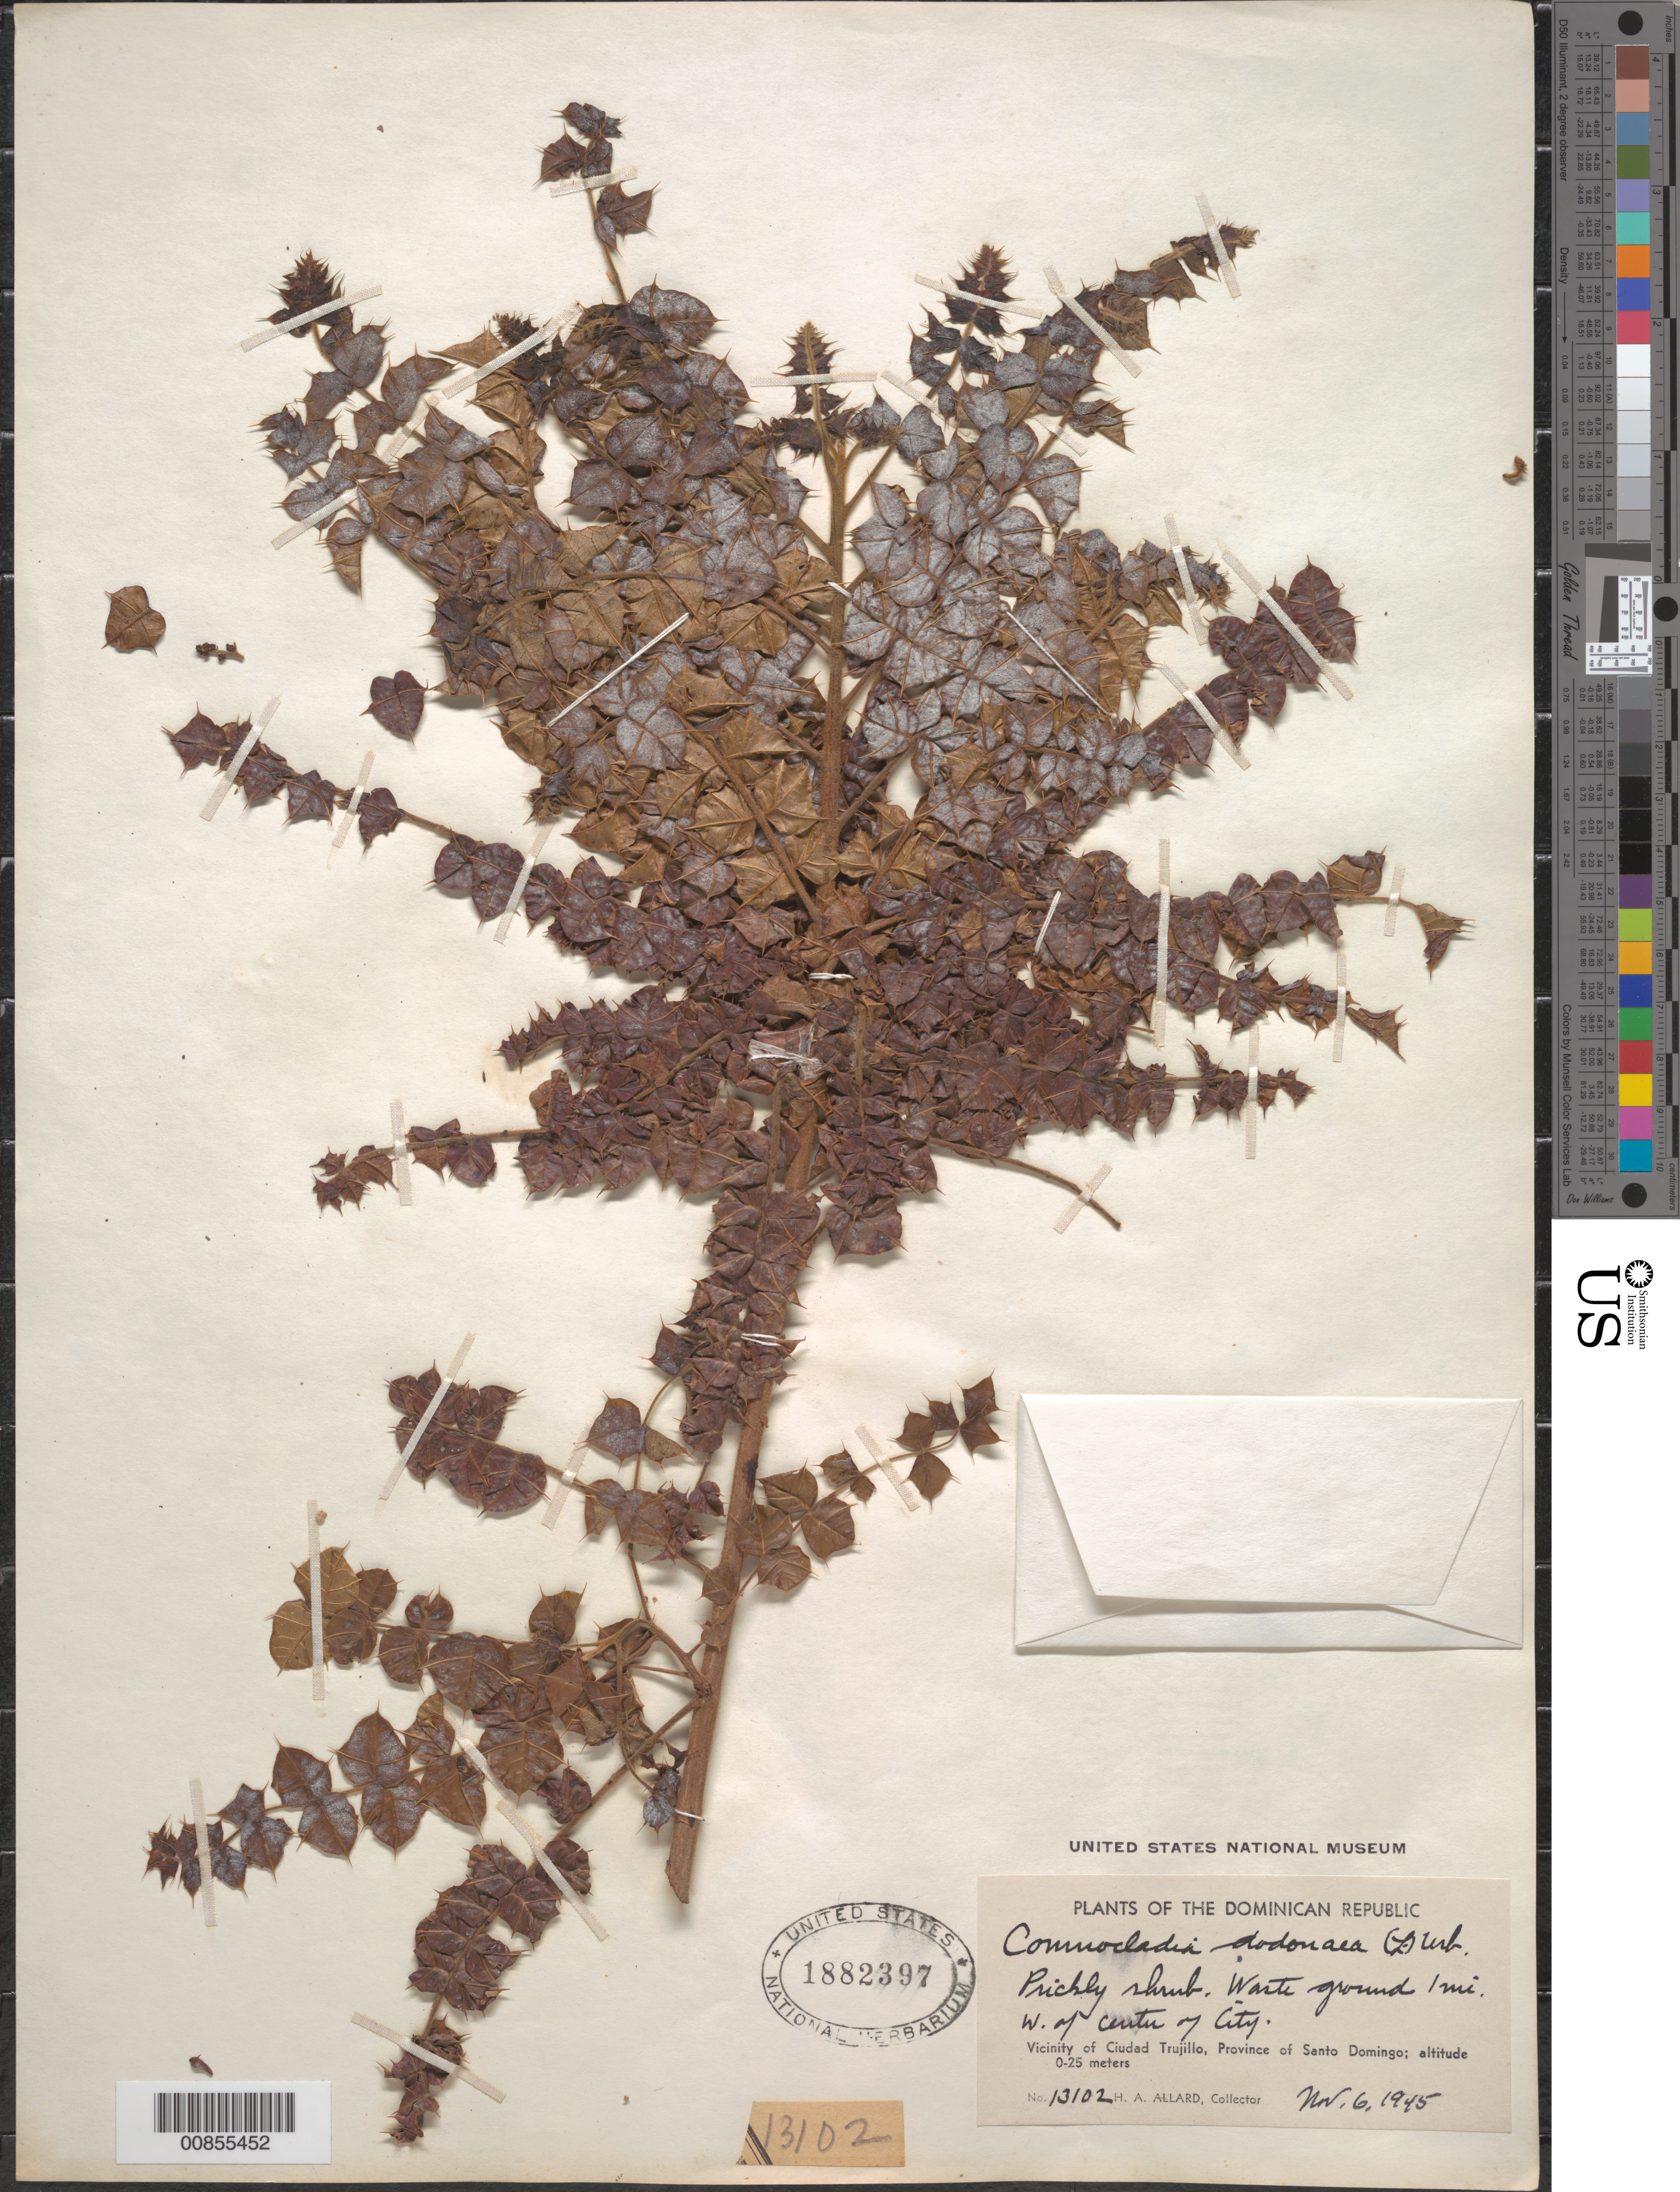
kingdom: Plantae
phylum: Tracheophyta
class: Magnoliopsida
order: Sapindales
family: Anacardiaceae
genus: Comocladia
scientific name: Comocladia dentata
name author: Jacq.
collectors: H. A. Allard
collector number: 13102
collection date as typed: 06 Nov 1945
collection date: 1945-11-06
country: Dominican Republic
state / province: Distrito Nacional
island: Hispaniola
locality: Vicinity of Santo Domingo City, 1 mile W of center of city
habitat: Waste ground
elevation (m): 0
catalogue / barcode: US 1882397